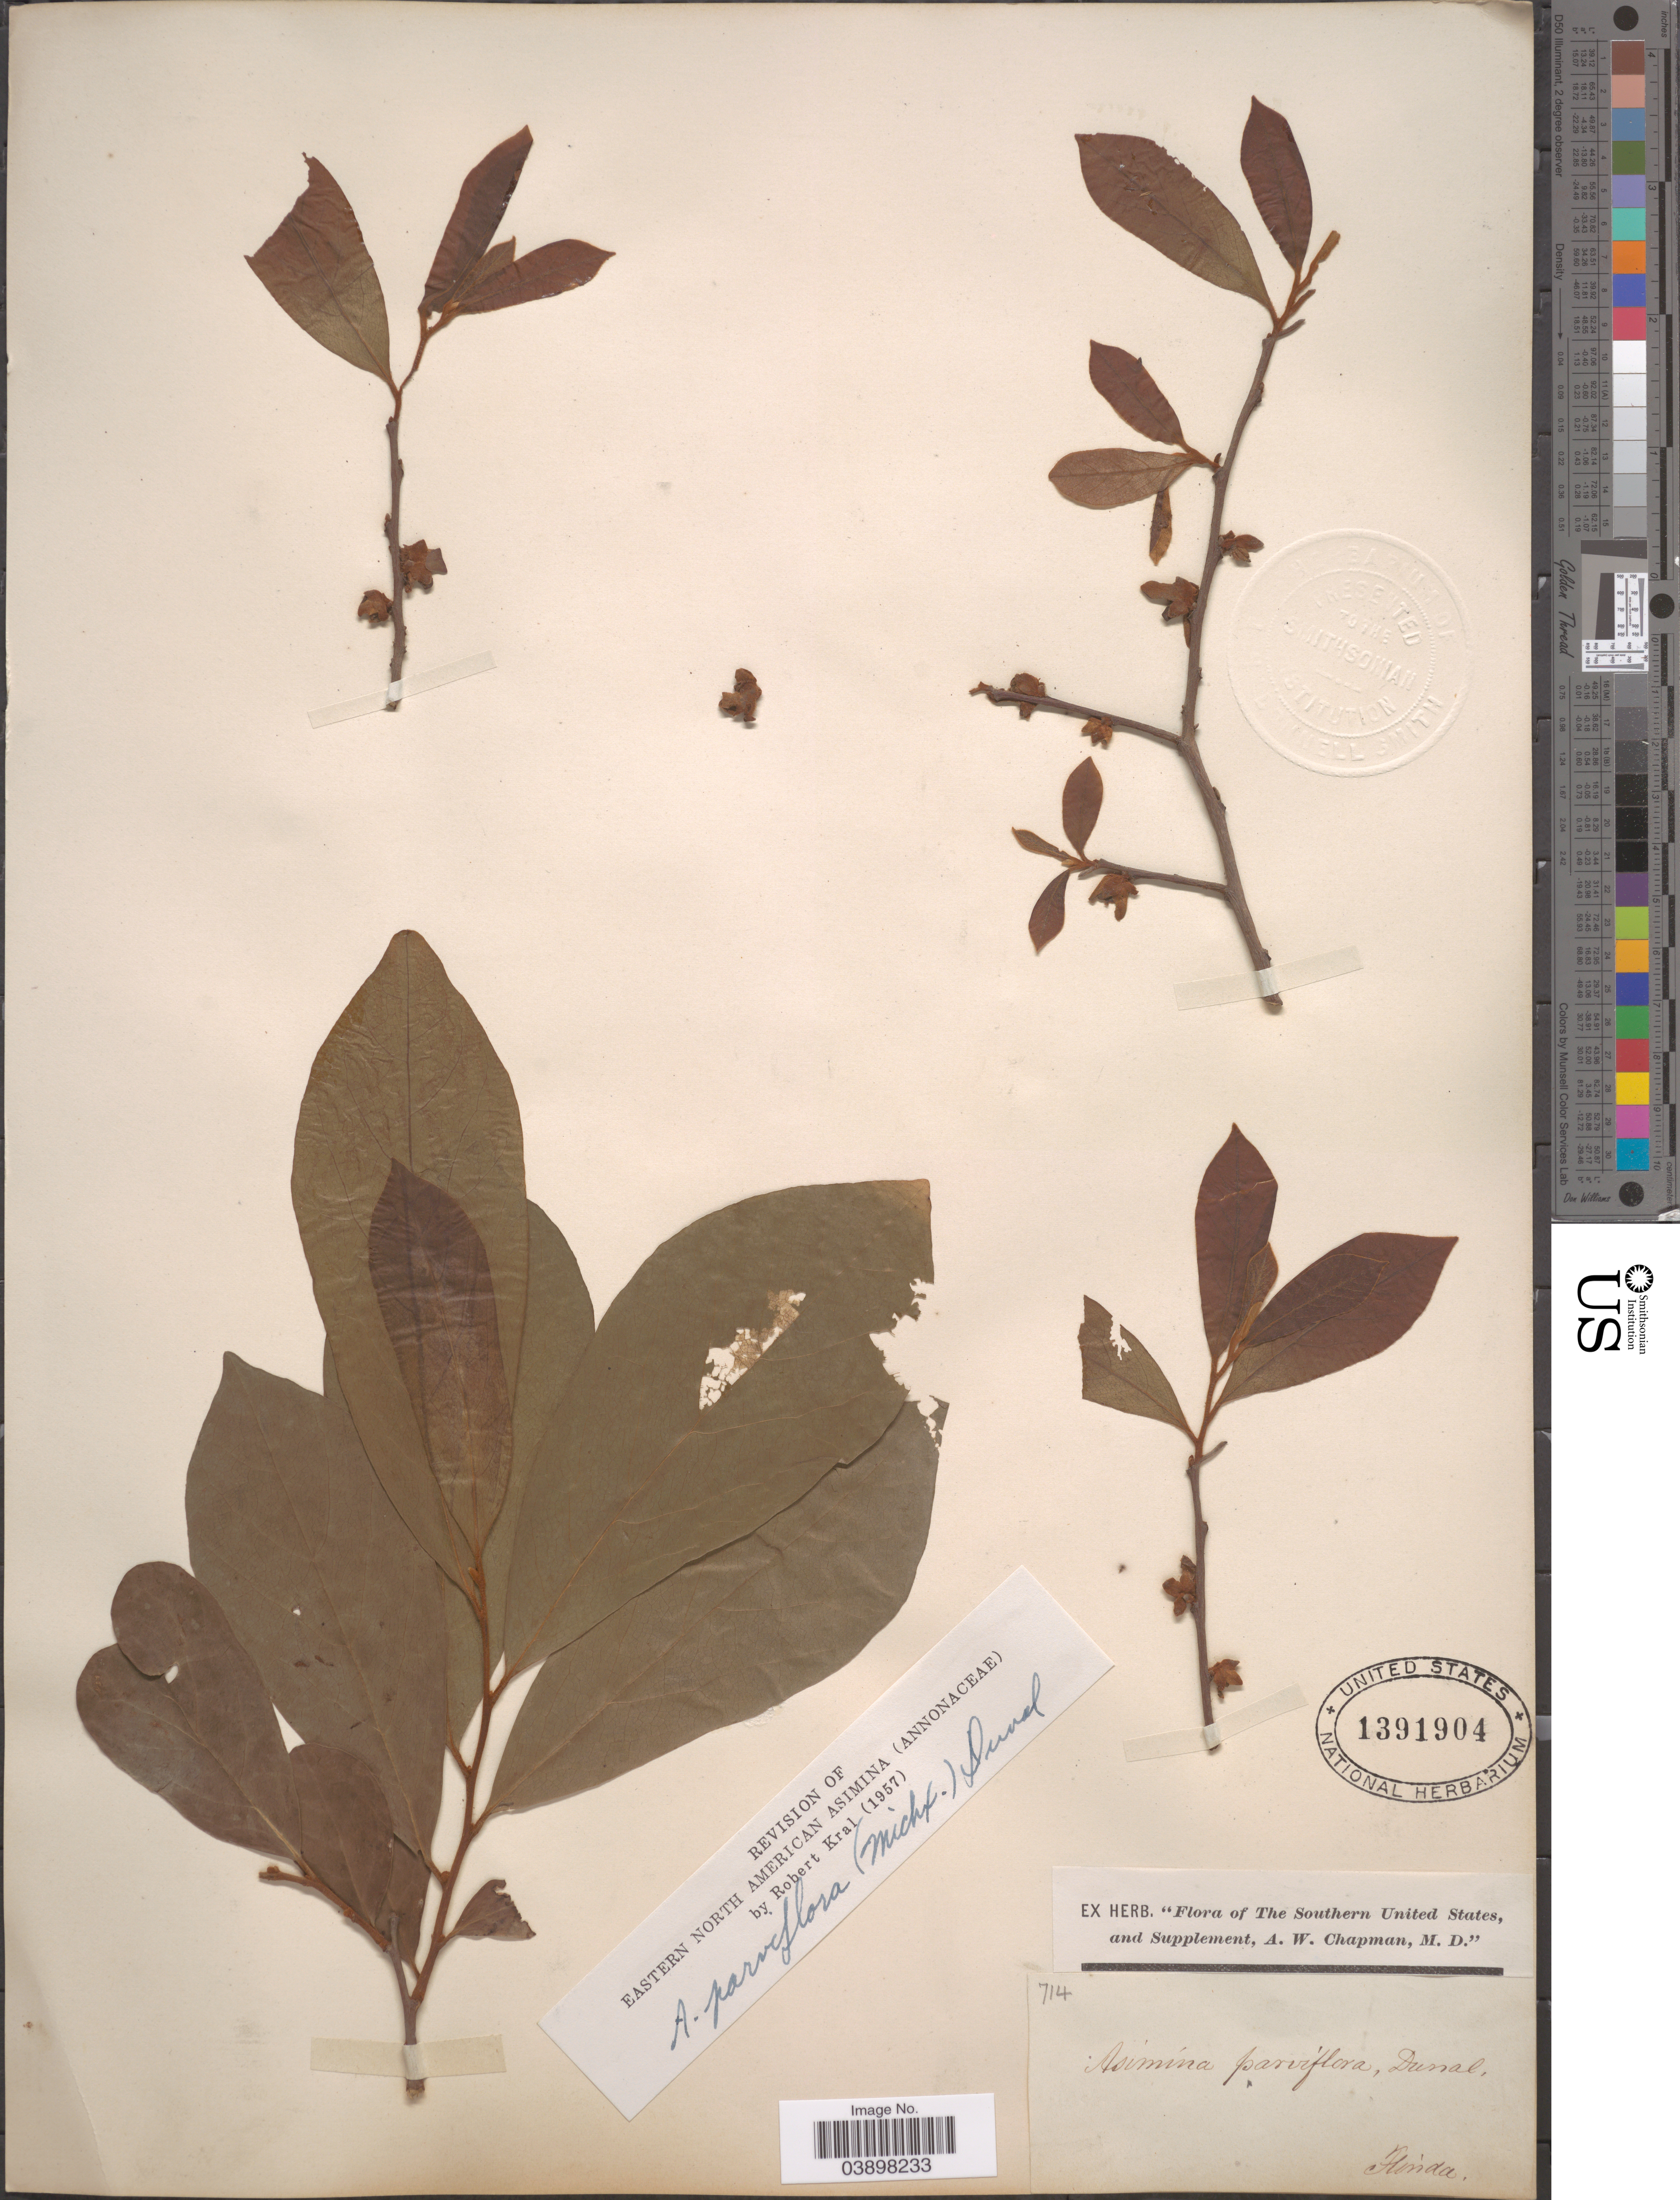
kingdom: Plantae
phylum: Tracheophyta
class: Magnoliopsida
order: Magnoliales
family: Annonaceae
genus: Asimina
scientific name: Asimina parviflora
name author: (Michx.) Dunal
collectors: ex herb. A.W. Chapman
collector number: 714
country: United States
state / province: Florida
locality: The Southern United States, and Supplement.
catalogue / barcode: US 1391904